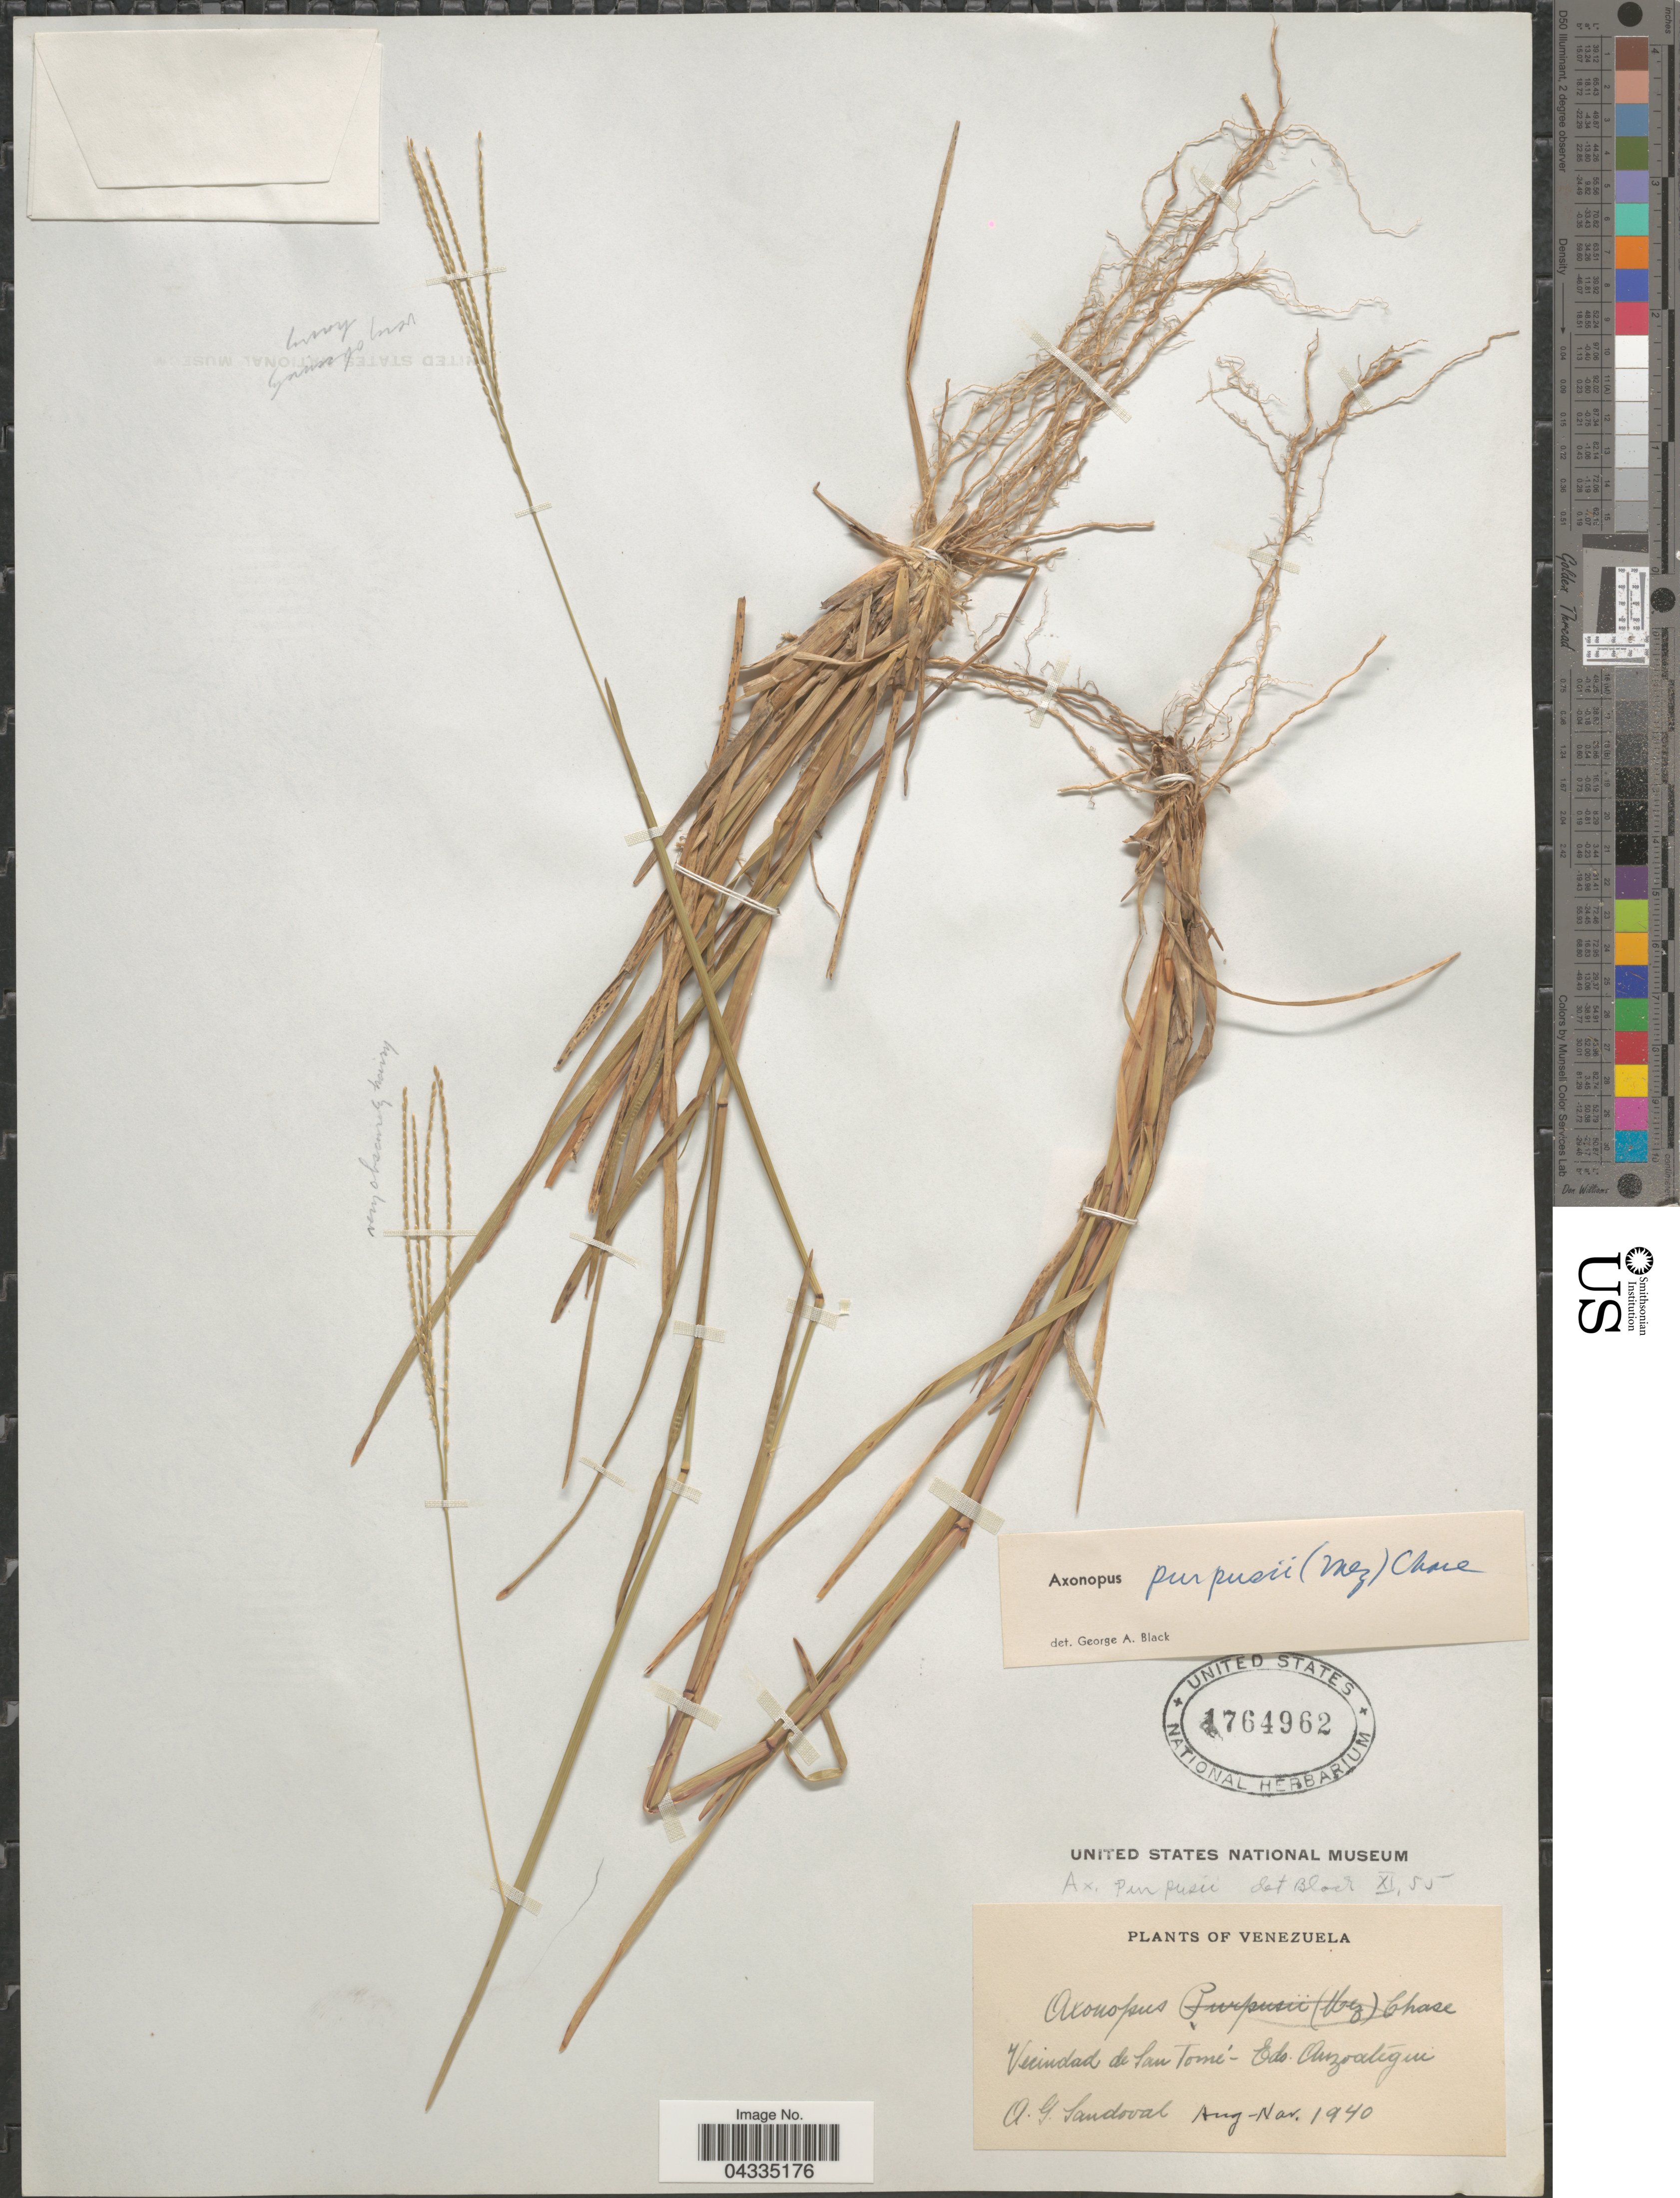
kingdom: Plantae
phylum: Tracheophyta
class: Liliopsida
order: Poales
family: Poaceae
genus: Axonopus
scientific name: Axonopus purpusii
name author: (Mez) Chase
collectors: A. G. Sandoval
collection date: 1940-08/1940-11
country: Venezuela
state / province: Anzoategui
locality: Vecindad de San Tomé.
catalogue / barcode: US 1764962